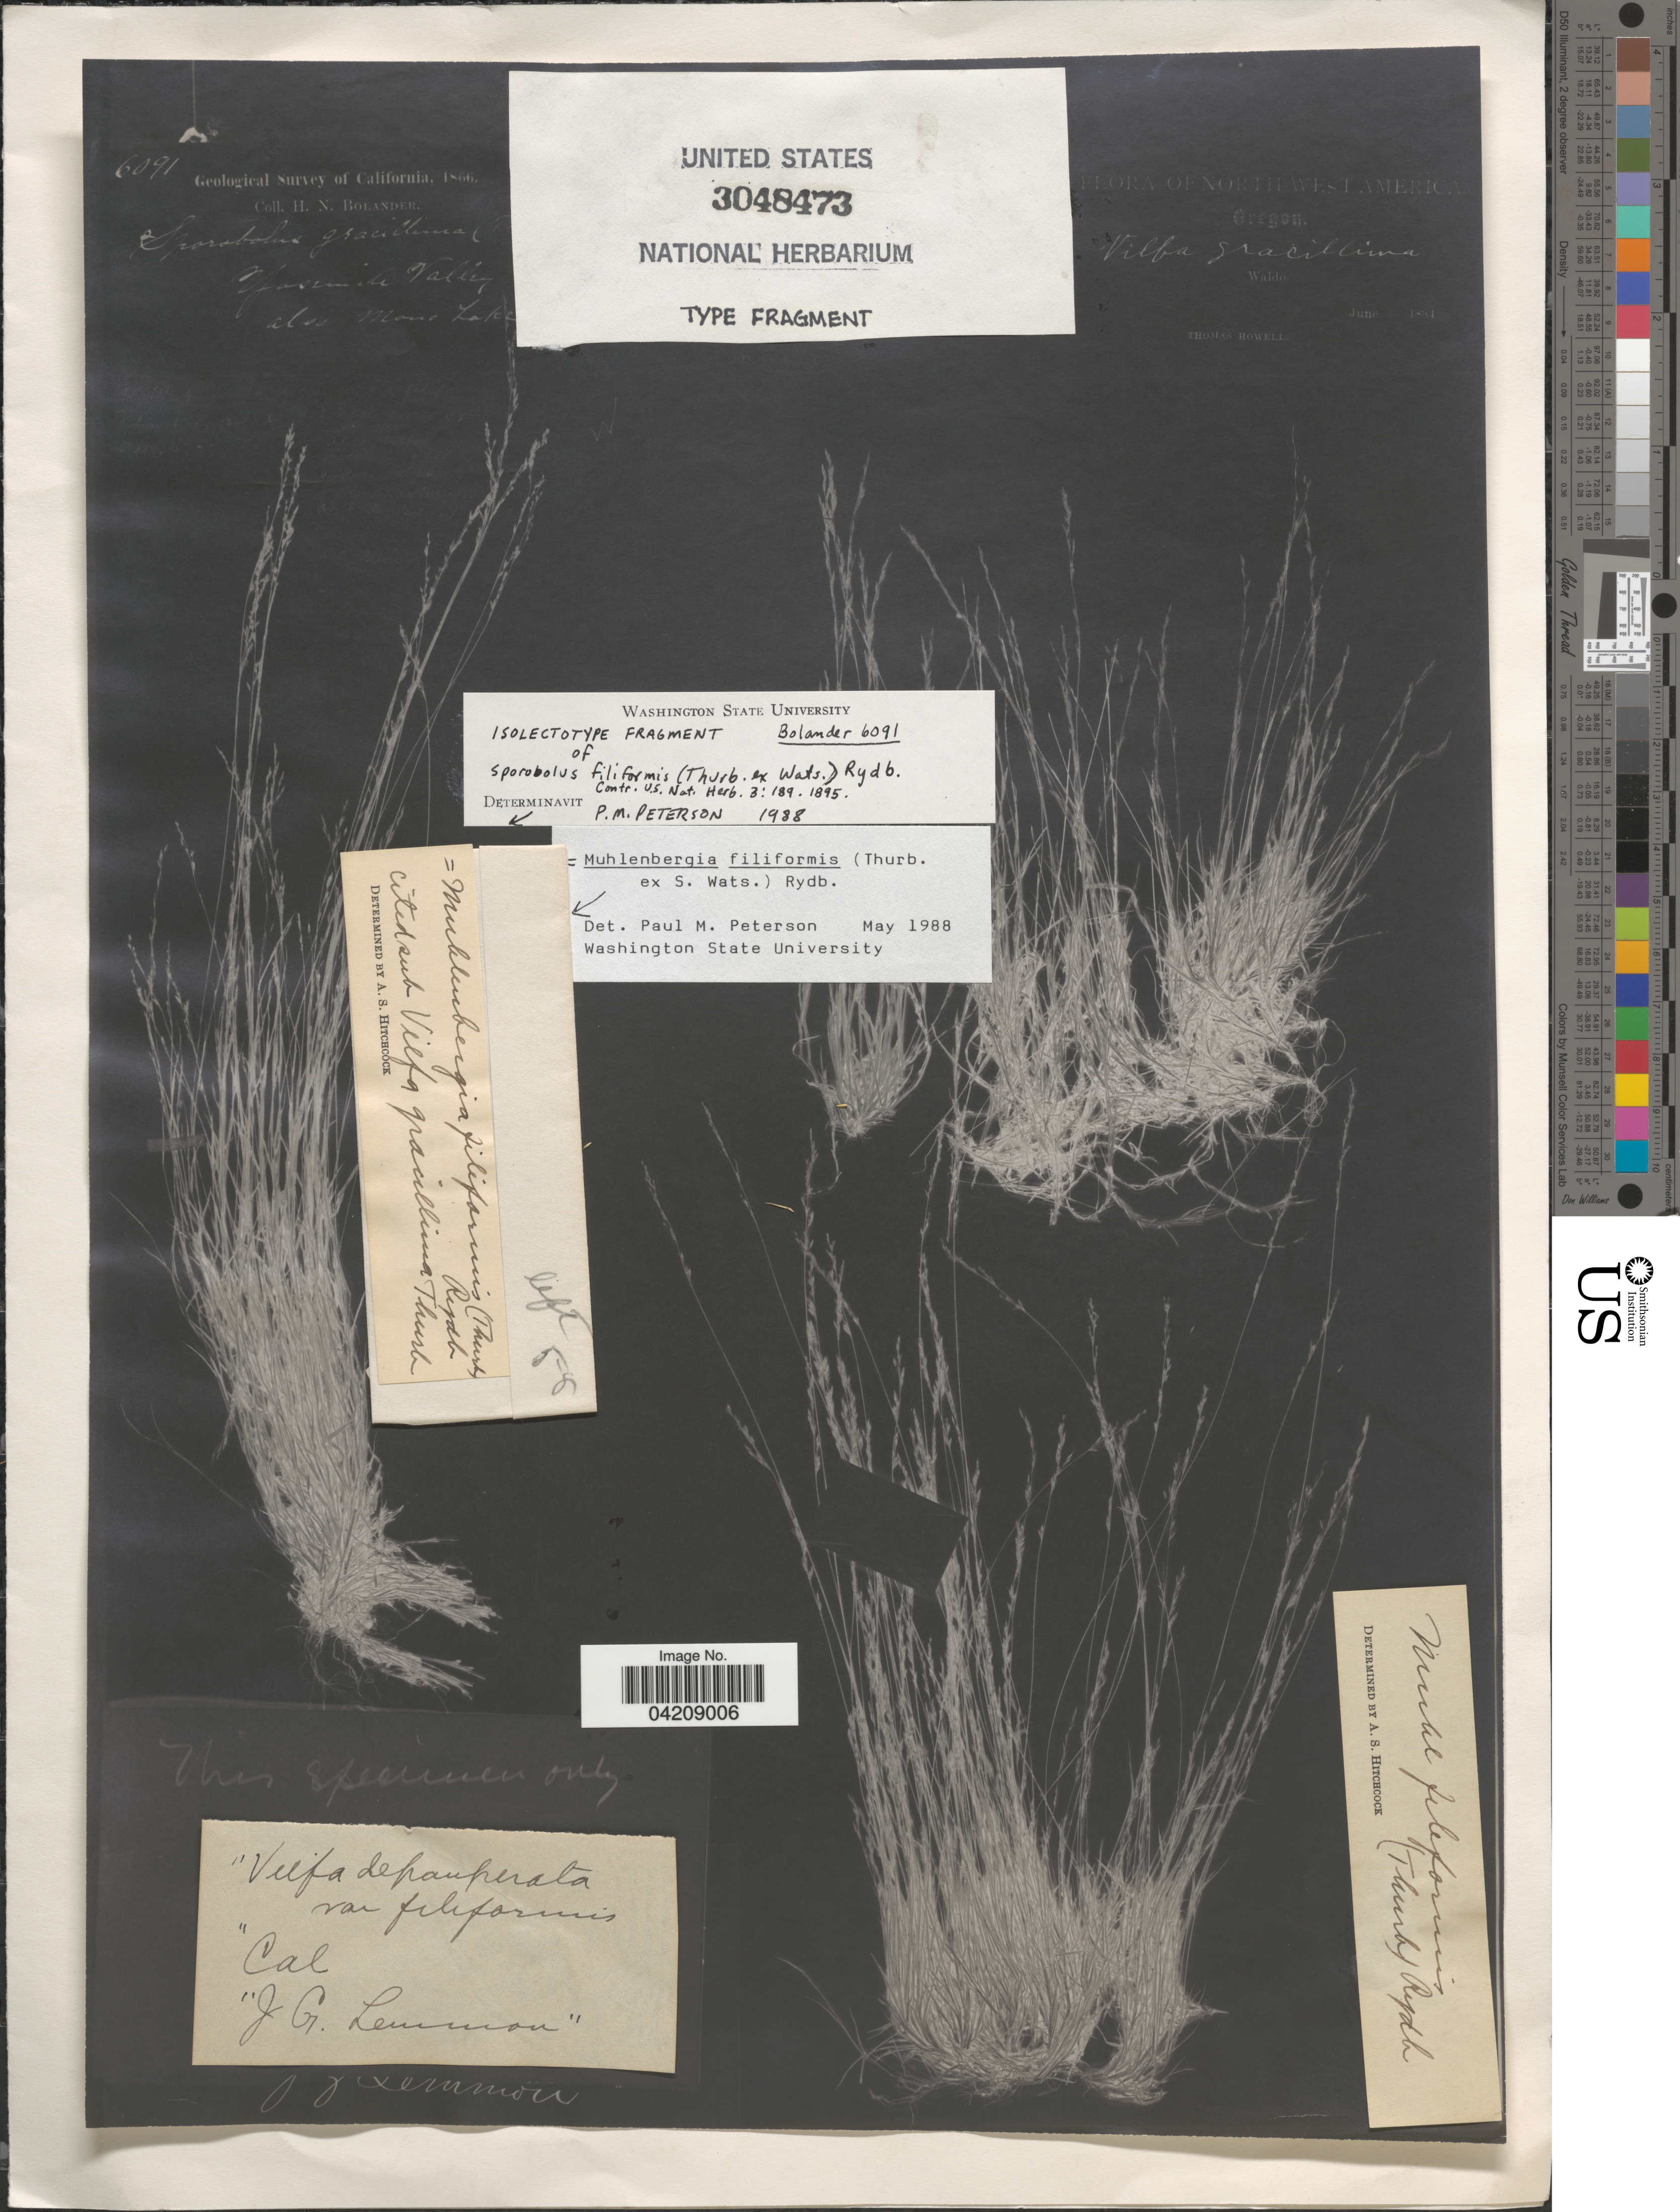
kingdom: Plantae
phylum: Tracheophyta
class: Liliopsida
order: Poales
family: Poaceae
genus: Muhlenbergia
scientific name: Muhlenbergia filiformis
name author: (Thurb. ex S. Watson) Rydb.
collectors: J. Lemmon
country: United States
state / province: California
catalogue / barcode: US 3048473